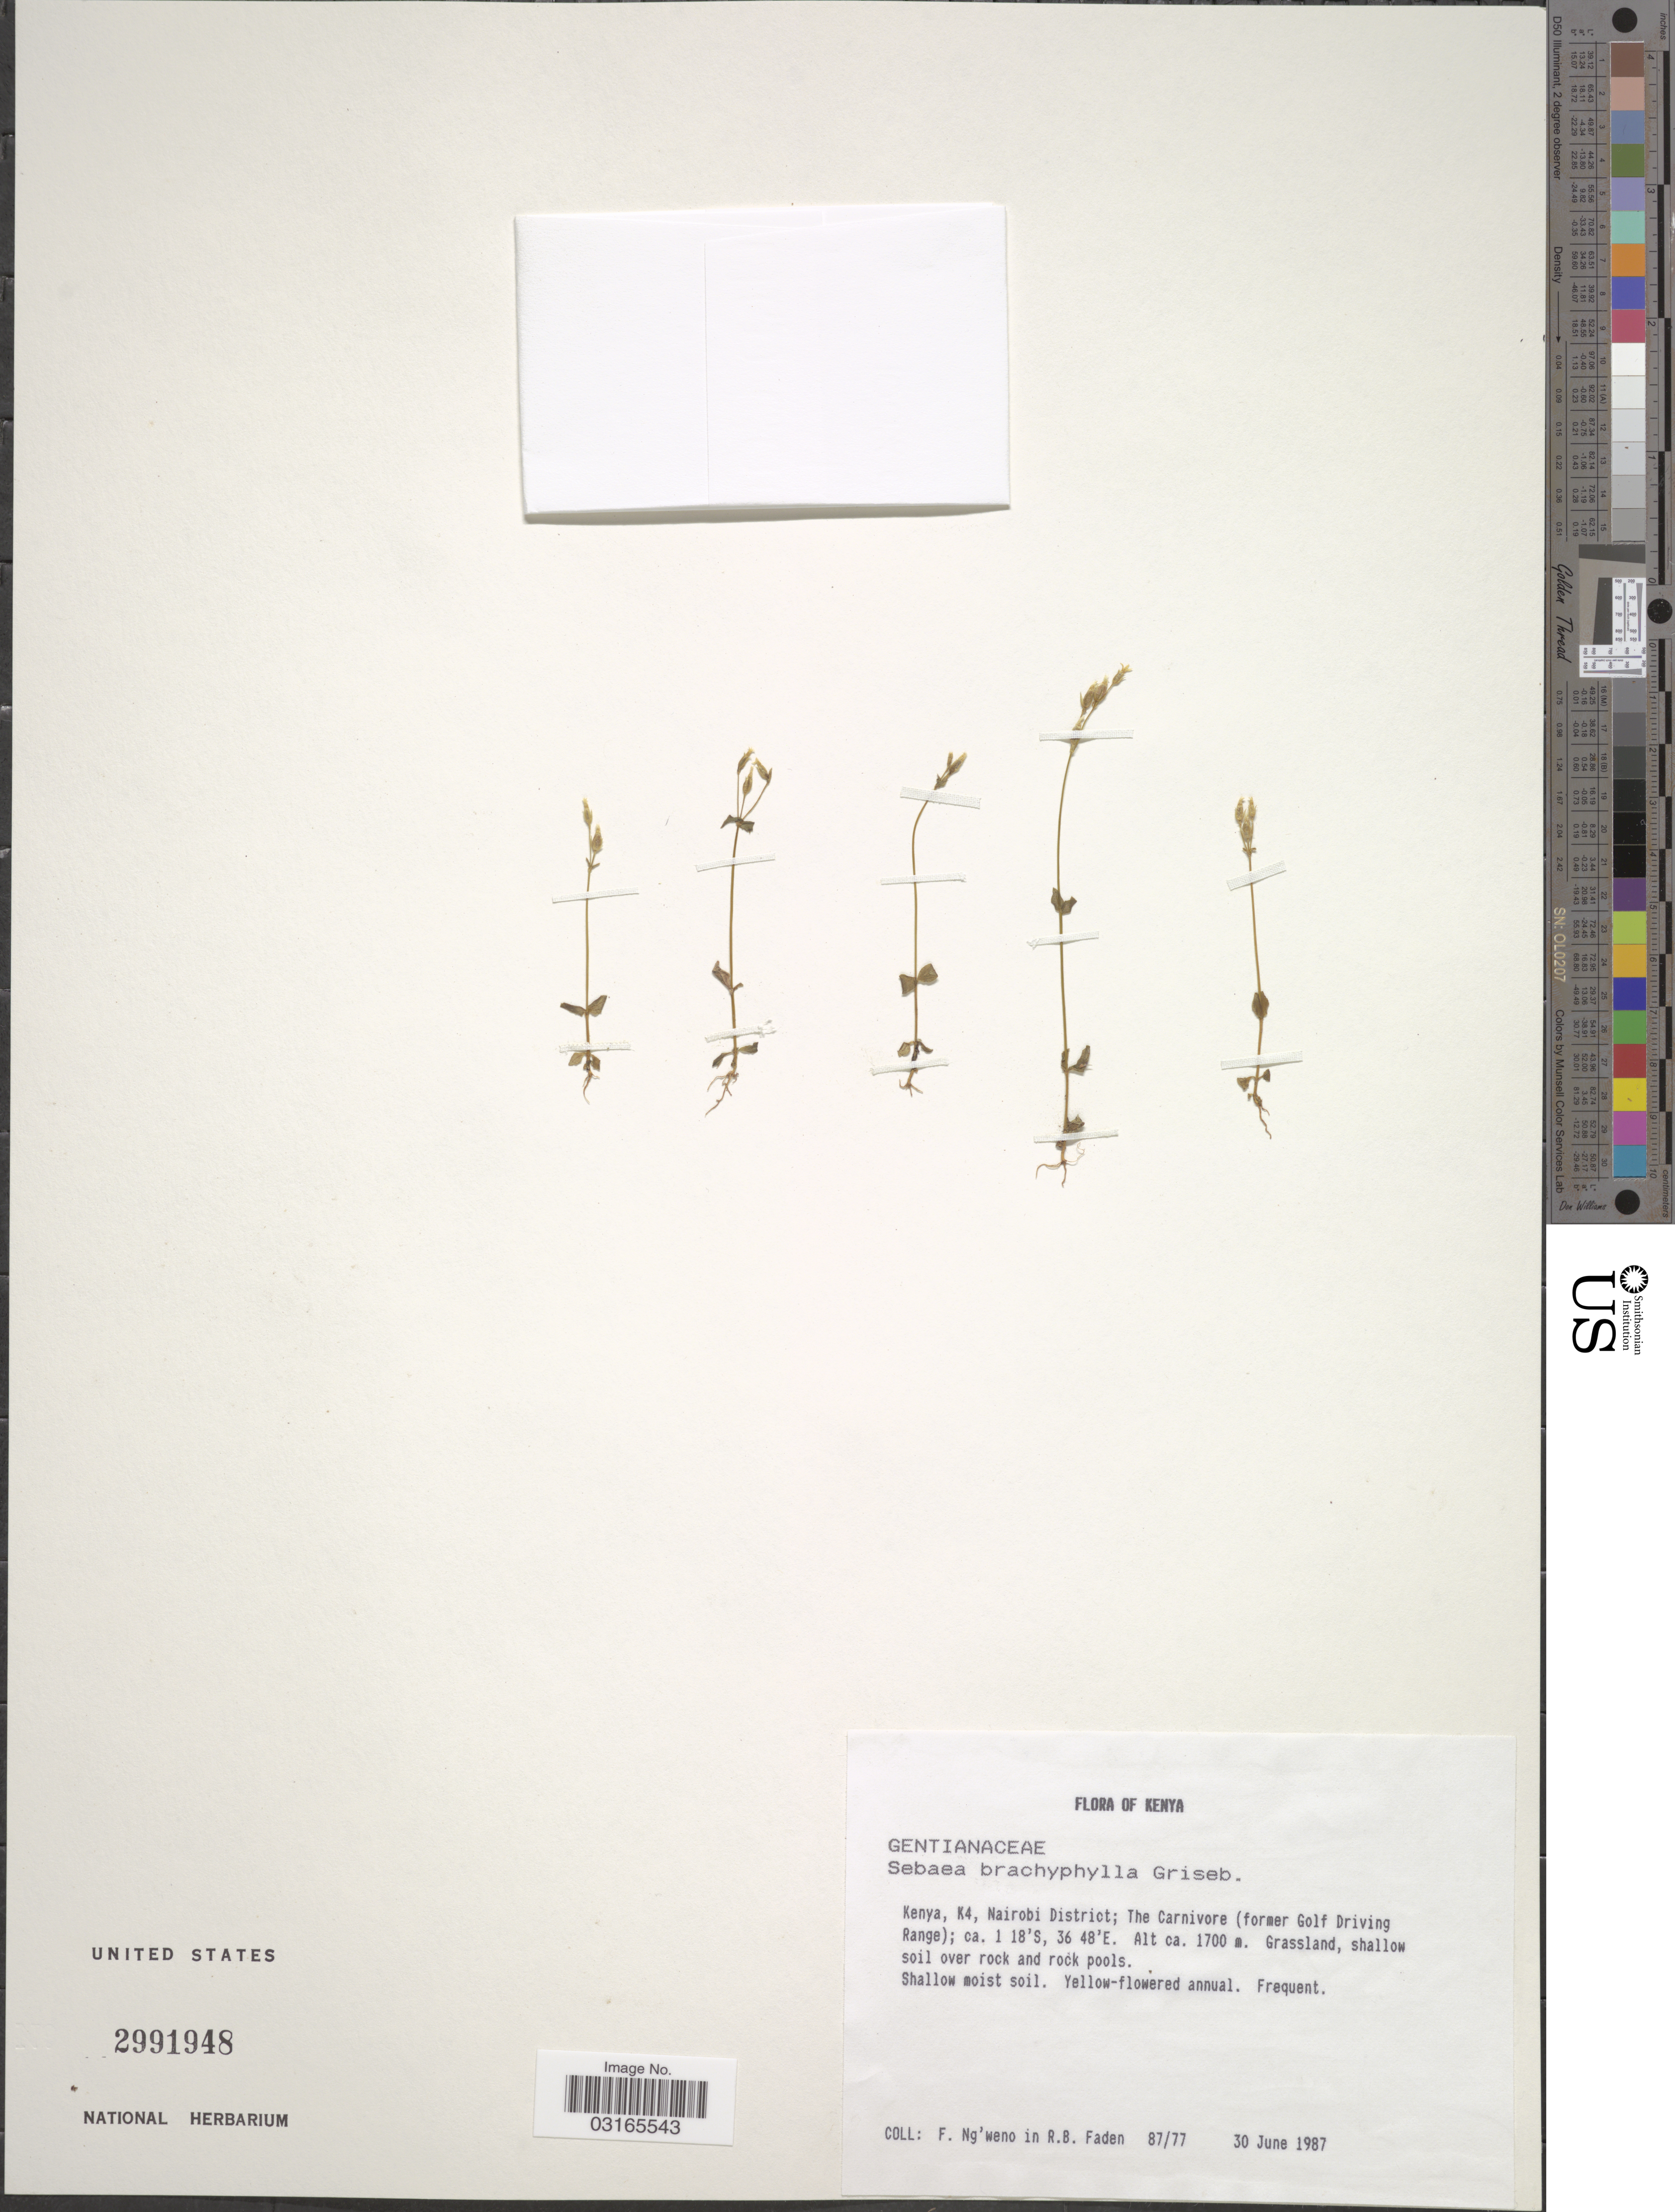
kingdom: Plantae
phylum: Tracheophyta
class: Magnoliopsida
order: Gentianales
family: Gentianaceae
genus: Sebaea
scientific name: Sebaea brachyphylla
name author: Griseb.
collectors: F. Ng'weno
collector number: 87/77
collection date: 1987-06-30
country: Kenya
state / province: Nairobi Area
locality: K4, Nairobi District; The Carnivore (former Golf Driving Range).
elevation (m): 1700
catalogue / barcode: US 2991948